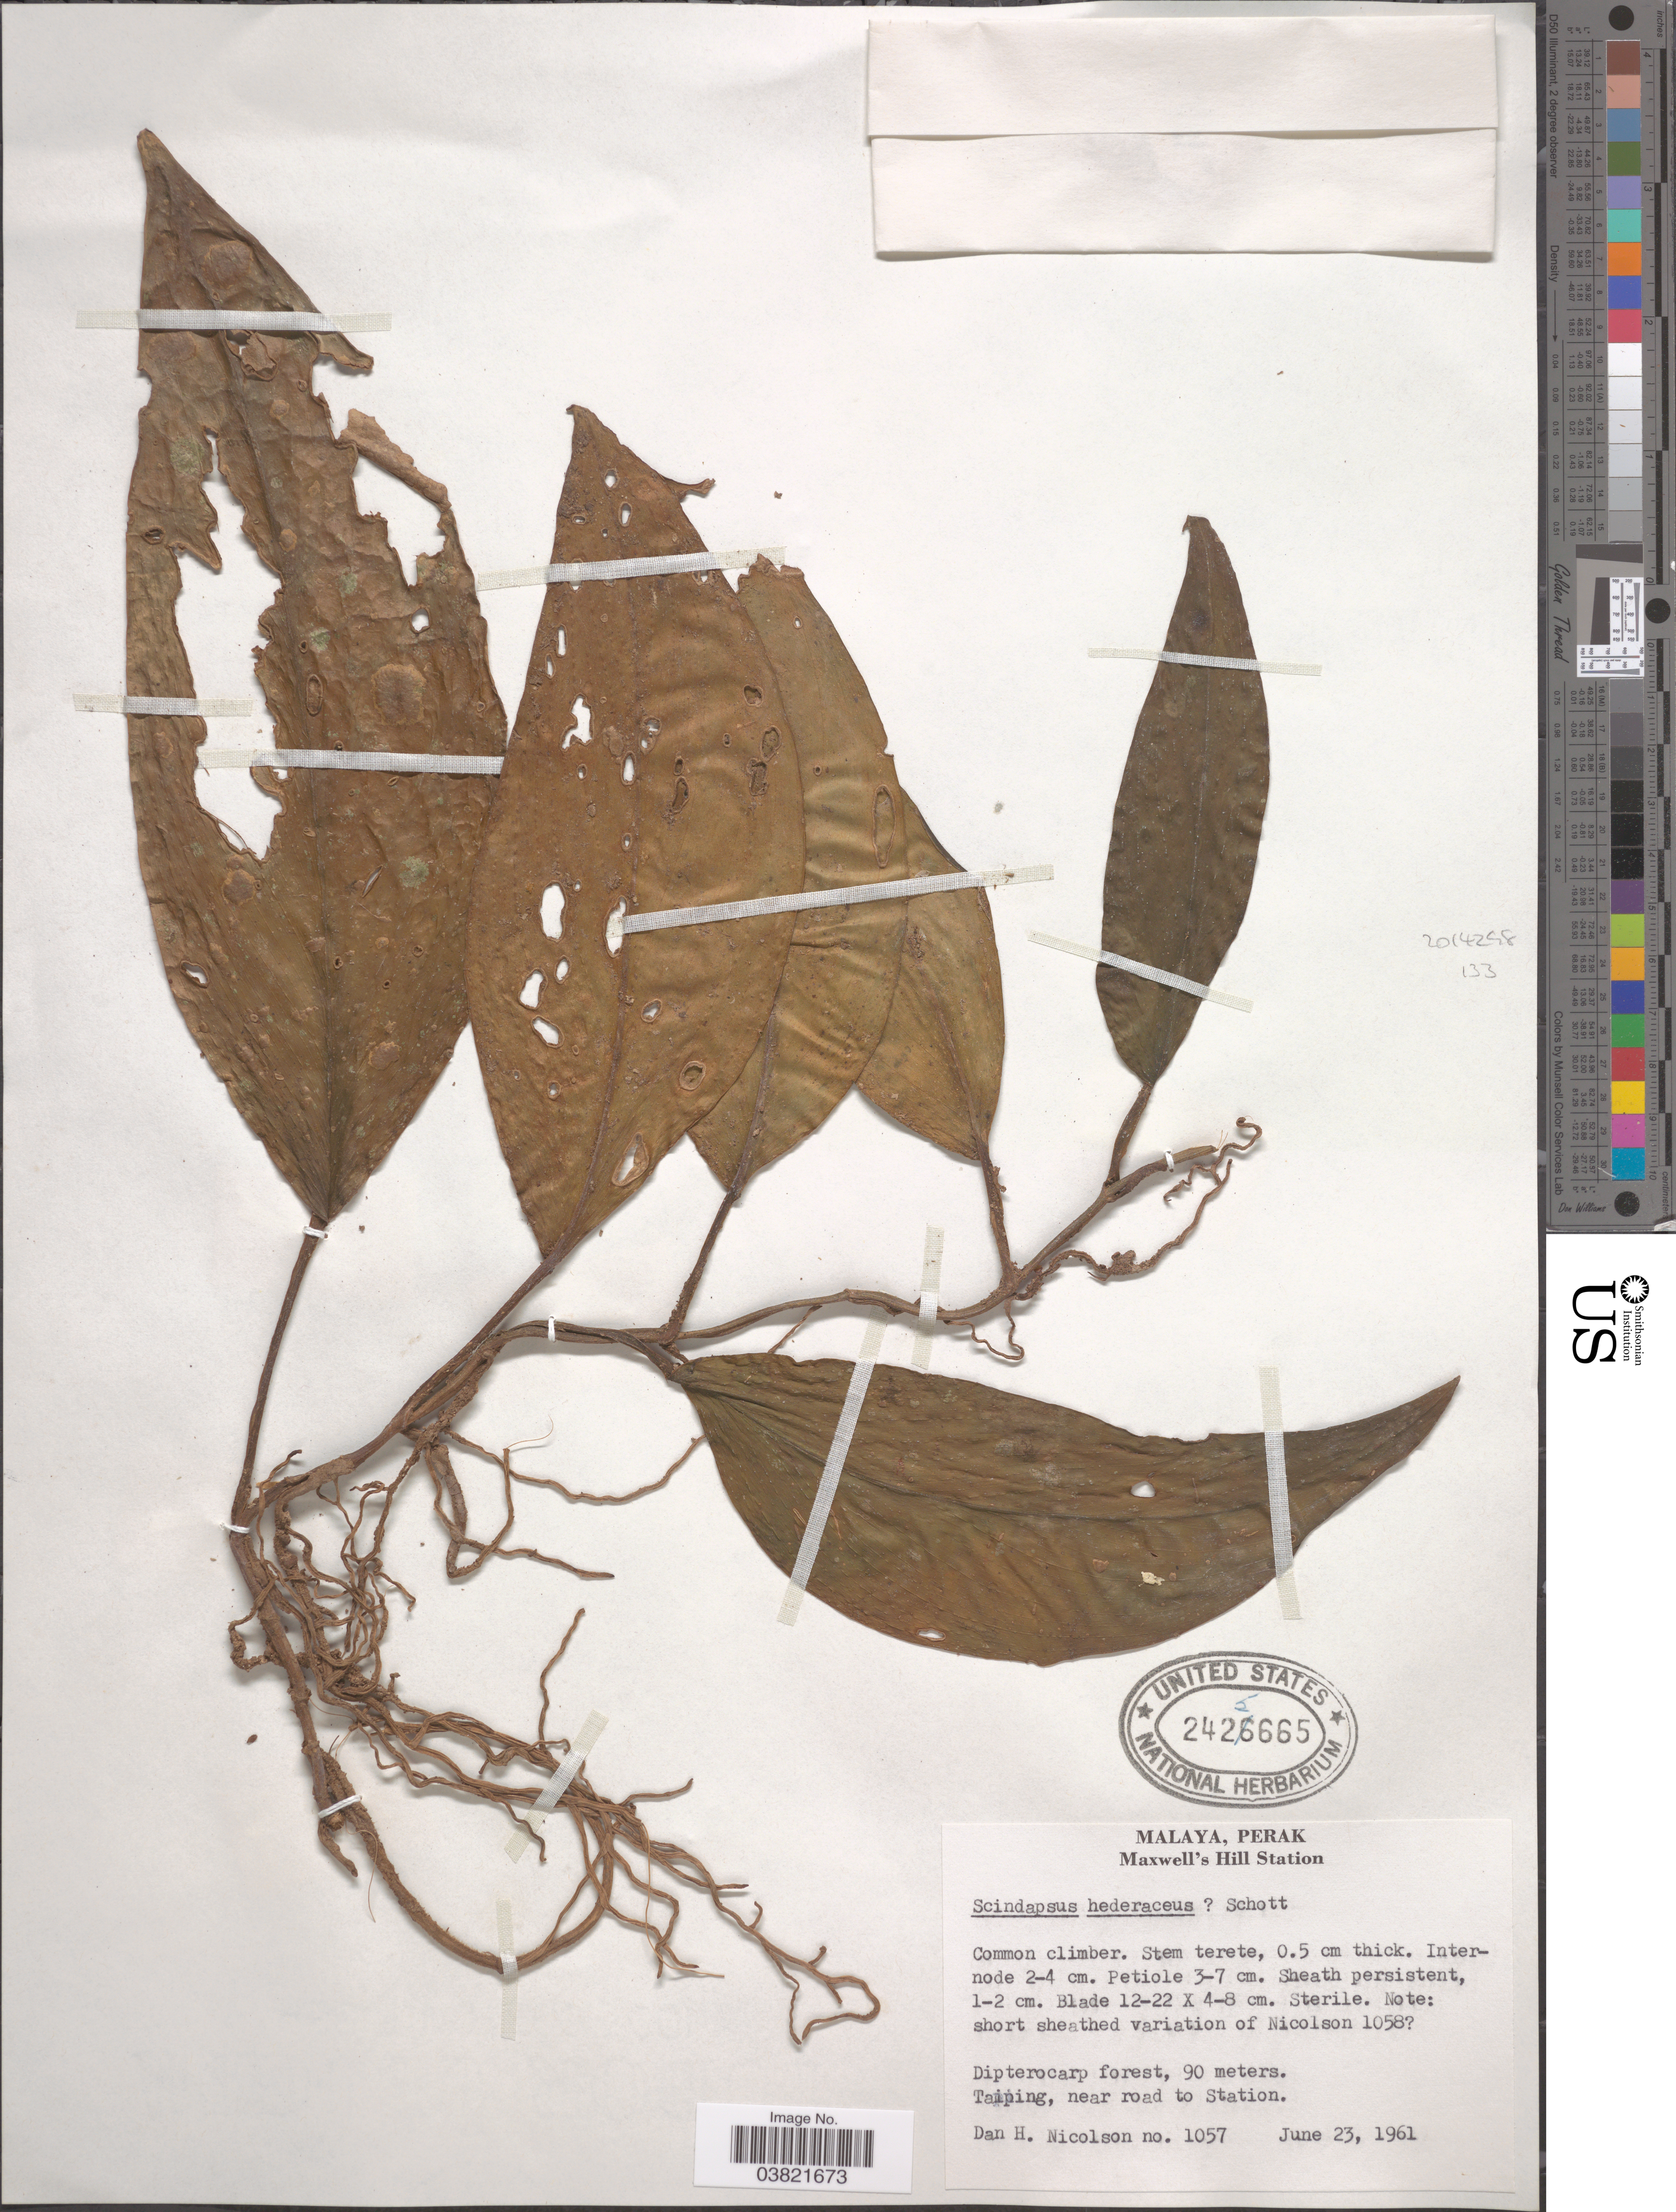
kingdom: Plantae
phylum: Tracheophyta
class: Liliopsida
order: Alismatales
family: Araceae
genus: Scindapsus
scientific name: Scindapsus hederaceus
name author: Miq.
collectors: D. H. Nicolson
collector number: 1057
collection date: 1961-06-23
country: Malaysia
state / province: Perak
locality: Malaya, Maxwell's Hill Station. Dipterocarp forest, Taiping, near road to Station.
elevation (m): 90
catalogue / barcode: US 2425665